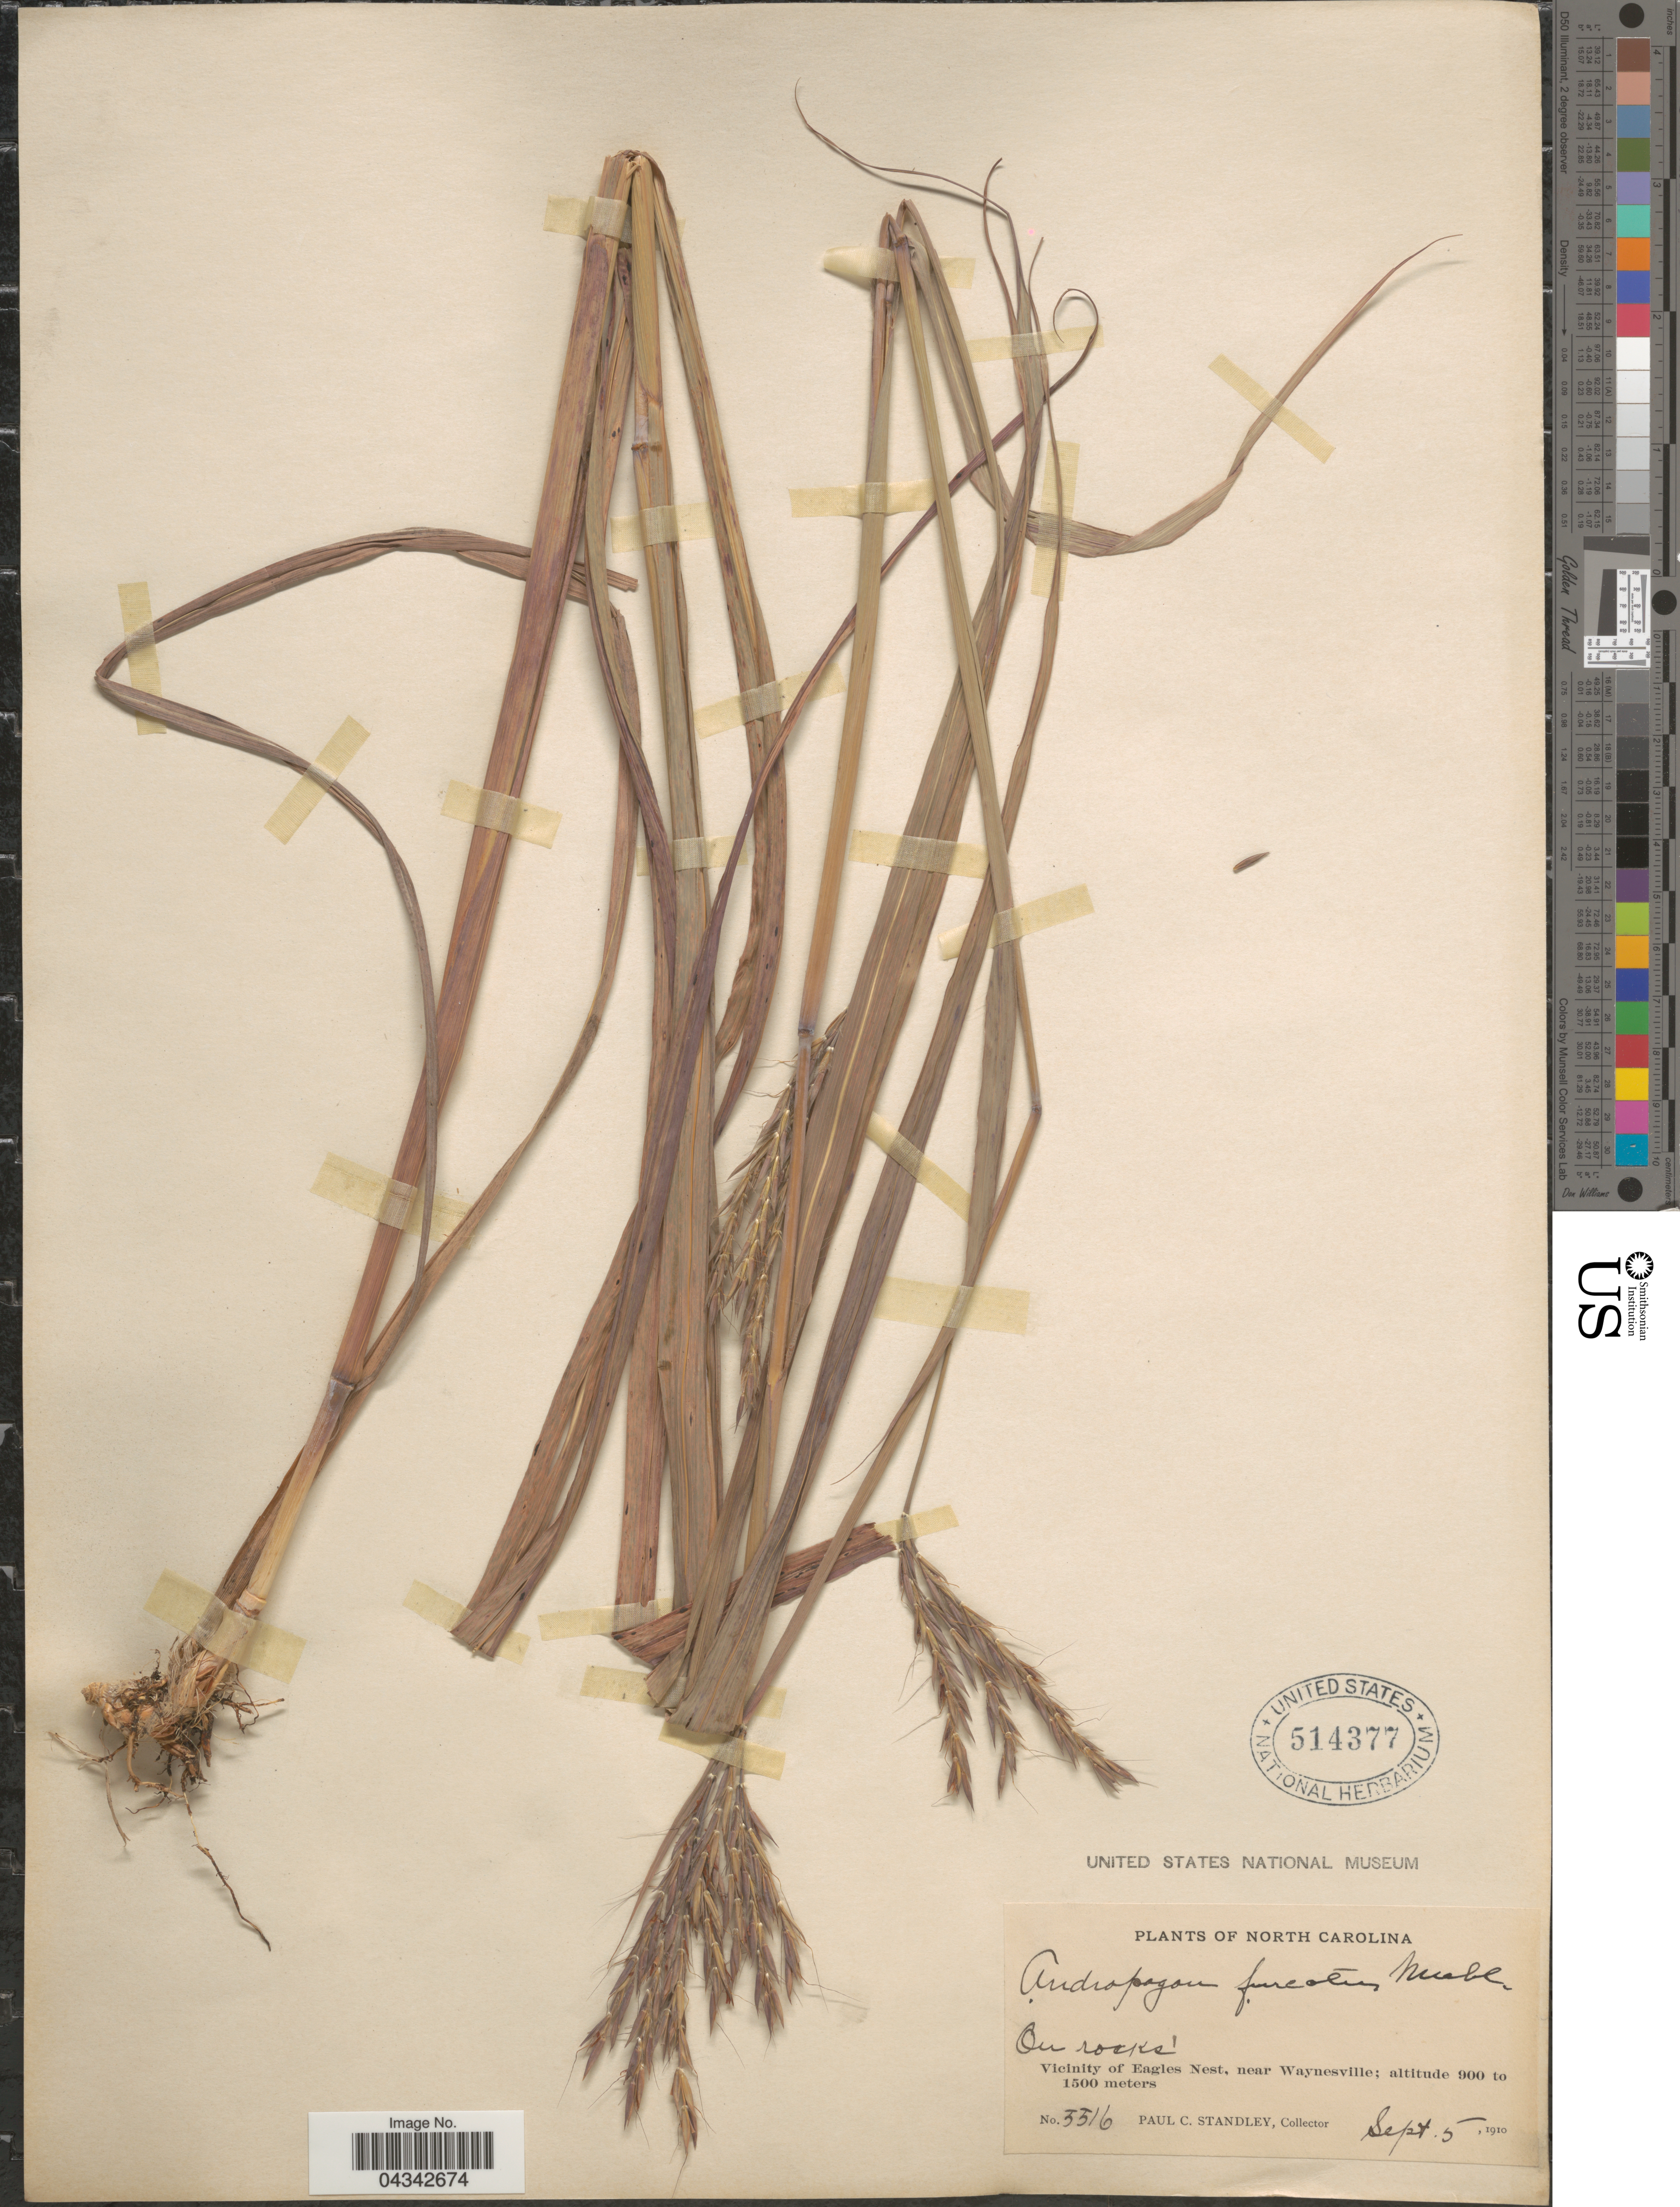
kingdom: Plantae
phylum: Tracheophyta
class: Liliopsida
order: Poales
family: Poaceae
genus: Andropogon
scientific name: Andropogon gerardii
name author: Vitman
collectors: P. C. Standley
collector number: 5516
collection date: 1910-09-05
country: United States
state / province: North Carolina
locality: Vicinity of Eagles Nest, near Waynesville.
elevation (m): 900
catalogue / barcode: US 514377